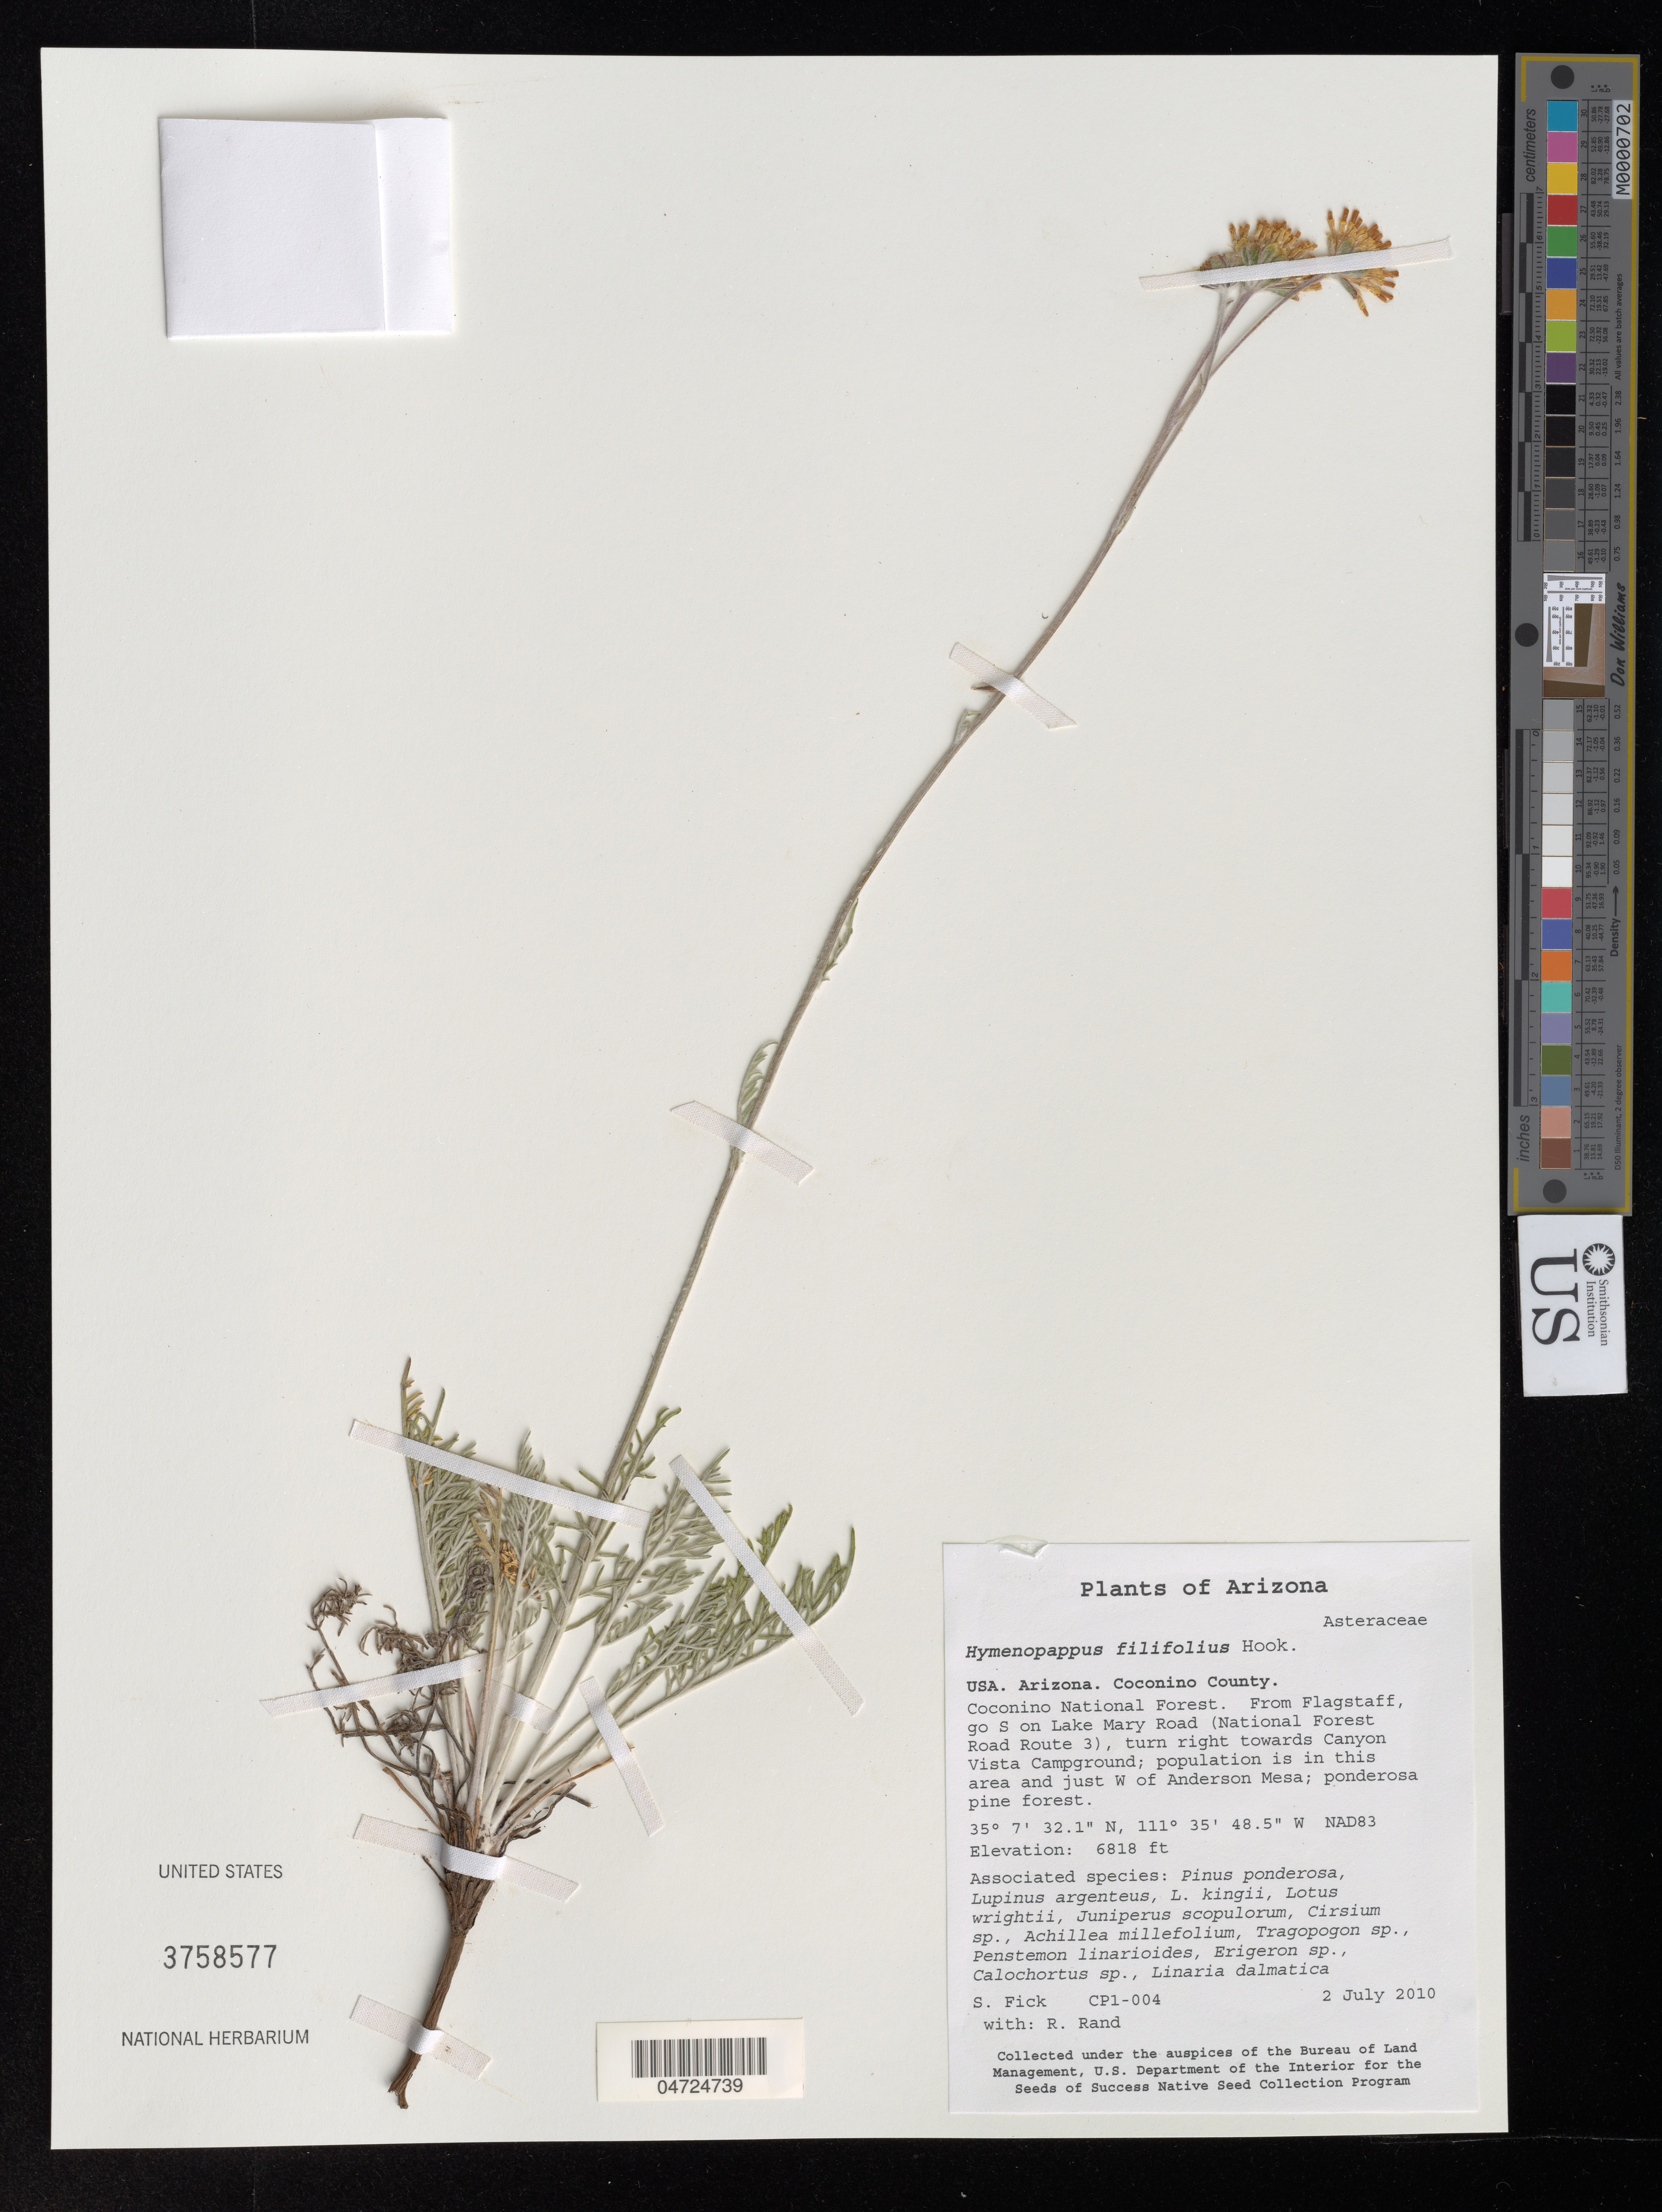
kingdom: Plantae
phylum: Tracheophyta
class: Magnoliopsida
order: Asterales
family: Asteraceae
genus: Hymenopappus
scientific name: Hymenopappus filifolius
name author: Hook.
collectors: S. Fick & R. Rand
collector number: CP1-004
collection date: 2010-07-02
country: United States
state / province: Arizona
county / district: Coconino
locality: Coconino County. Coconino National Forest. From Flagstaff, go S on Lake Mary Road (National Forest Road Route 3), turn right towards Canyon Vista Campground; population is in this area and just W of Anderson Mesa. NAD83.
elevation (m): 2078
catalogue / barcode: US 3758577